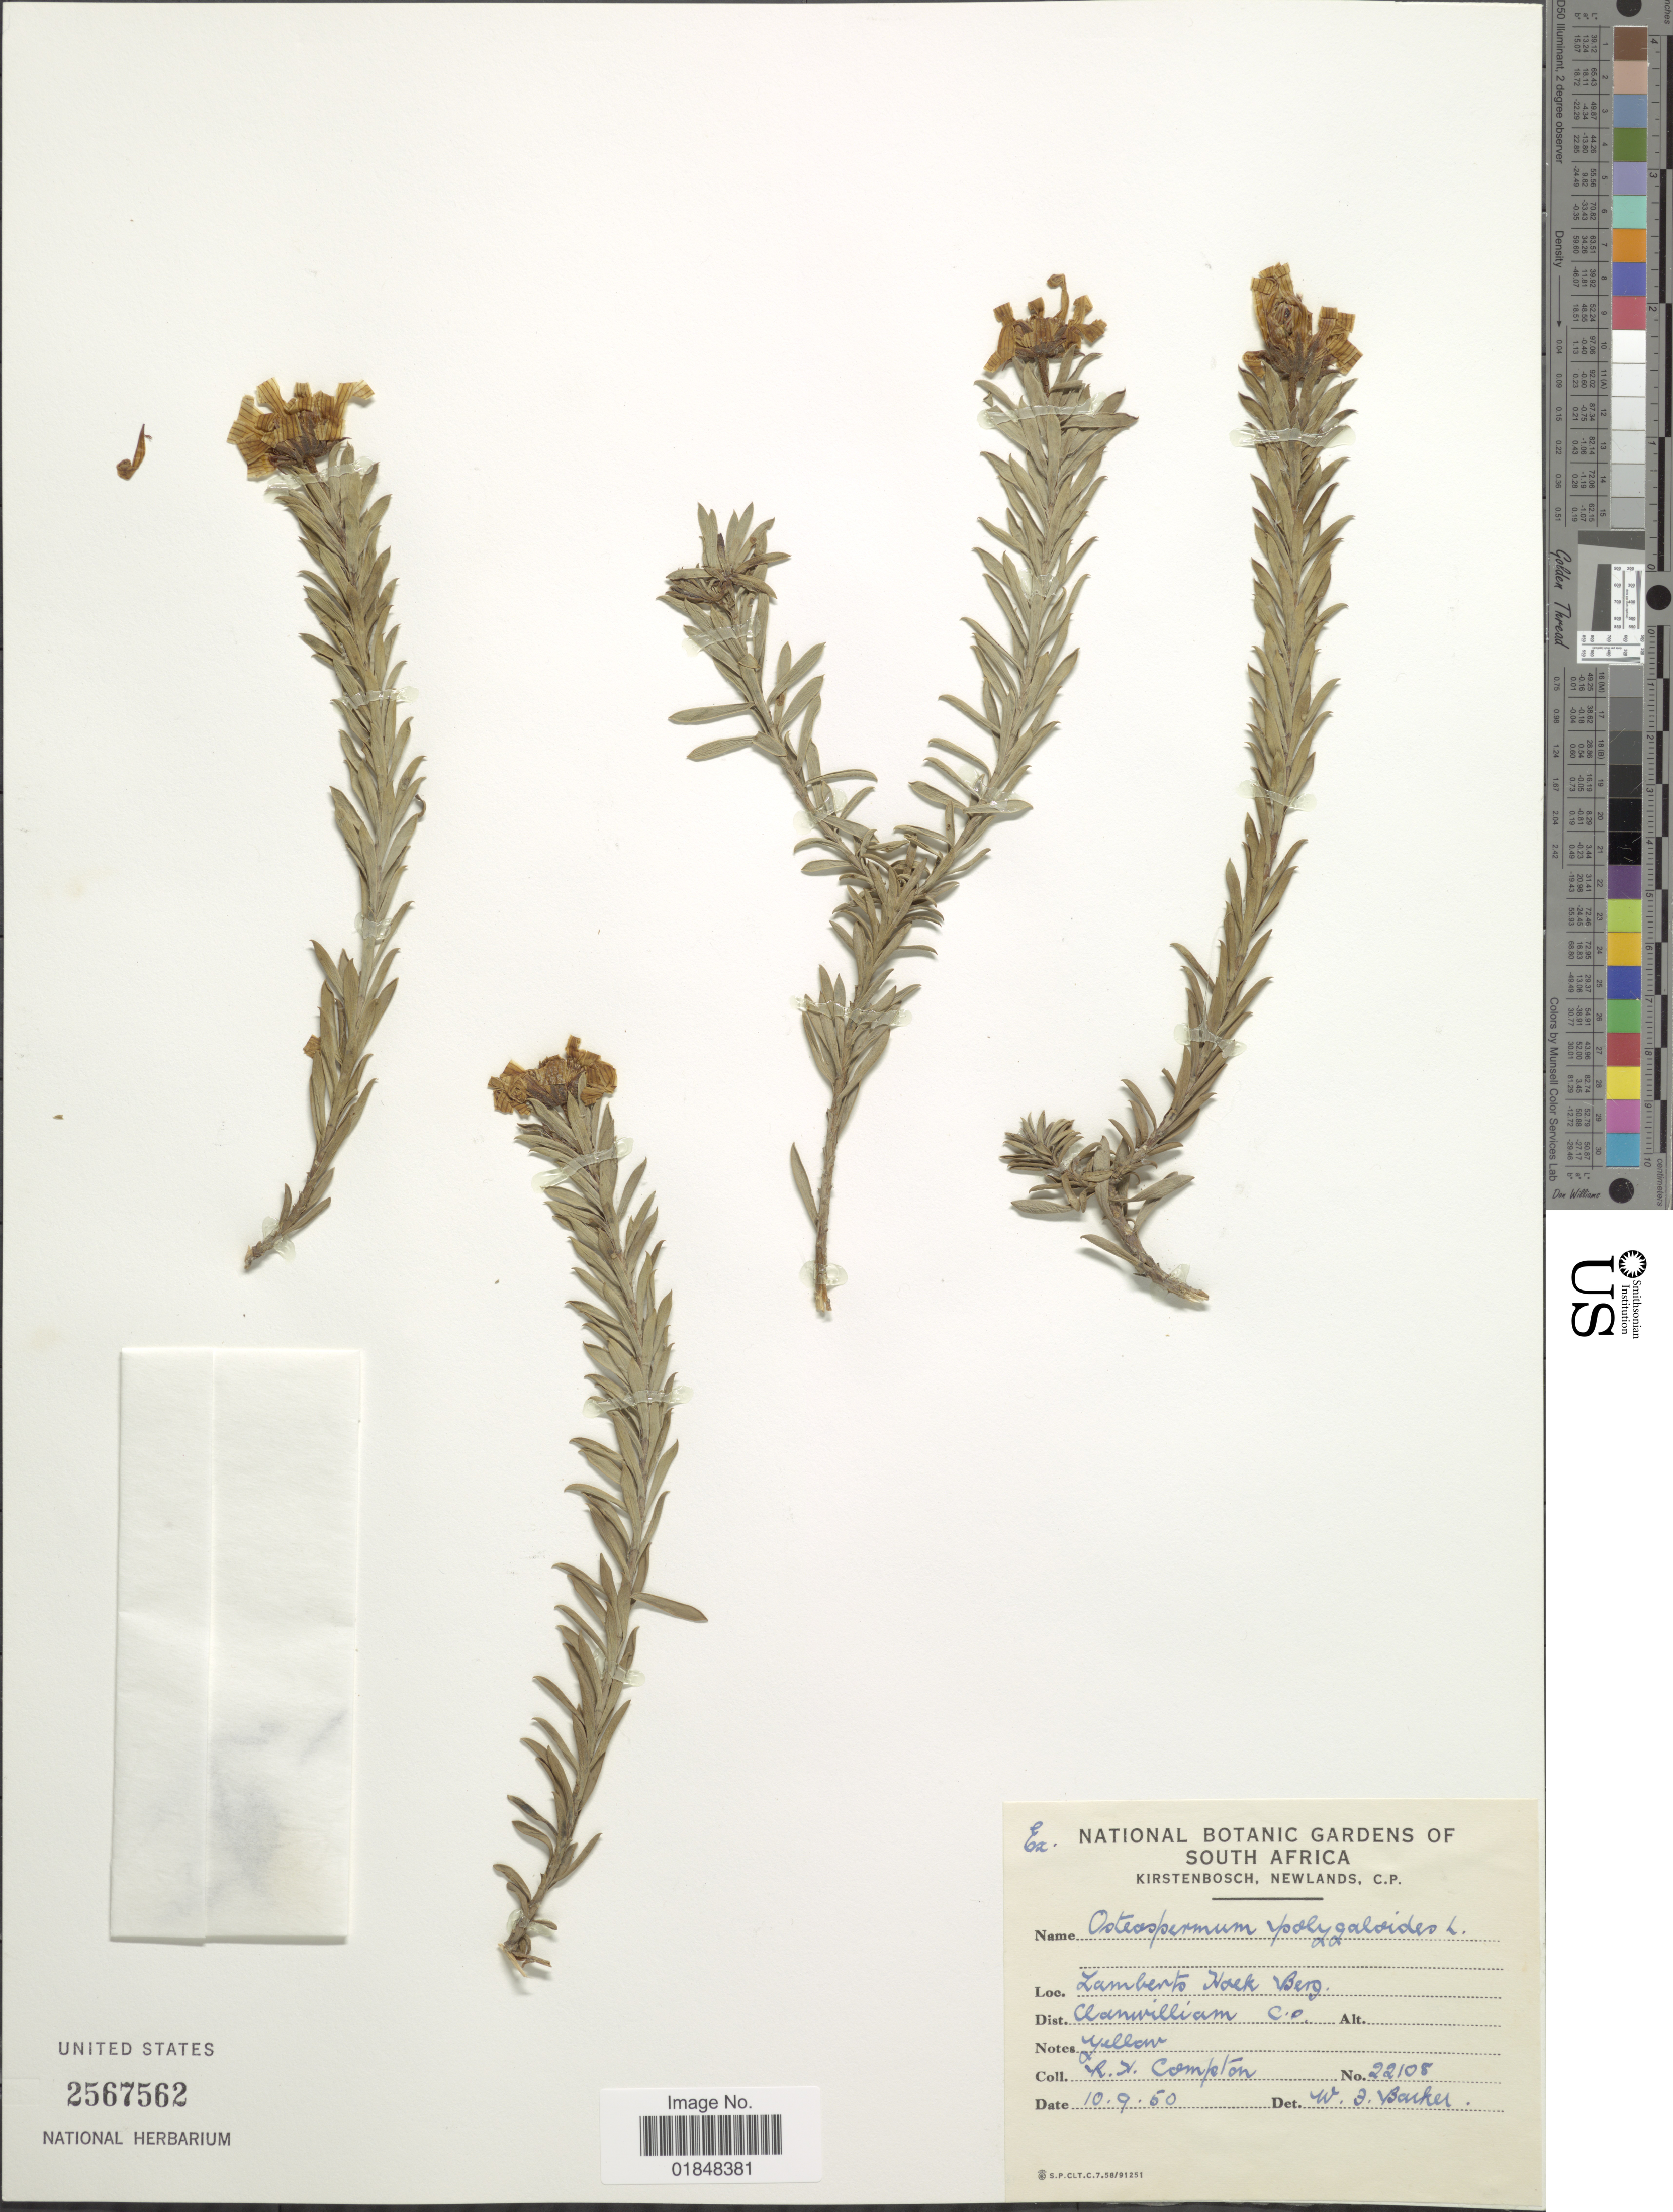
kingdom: Plantae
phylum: Tracheophyta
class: Magnoliopsida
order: Asterales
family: Asteraceae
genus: Osteospermum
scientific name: Osteospermum polygaloides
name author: L.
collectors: R. H. Compton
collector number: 22108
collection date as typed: Transcribed d/m/y: 10/9/50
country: South Africa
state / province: Western Cape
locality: Zamberts Hoek Berg. Dist. Clanwilliam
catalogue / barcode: US 2567562